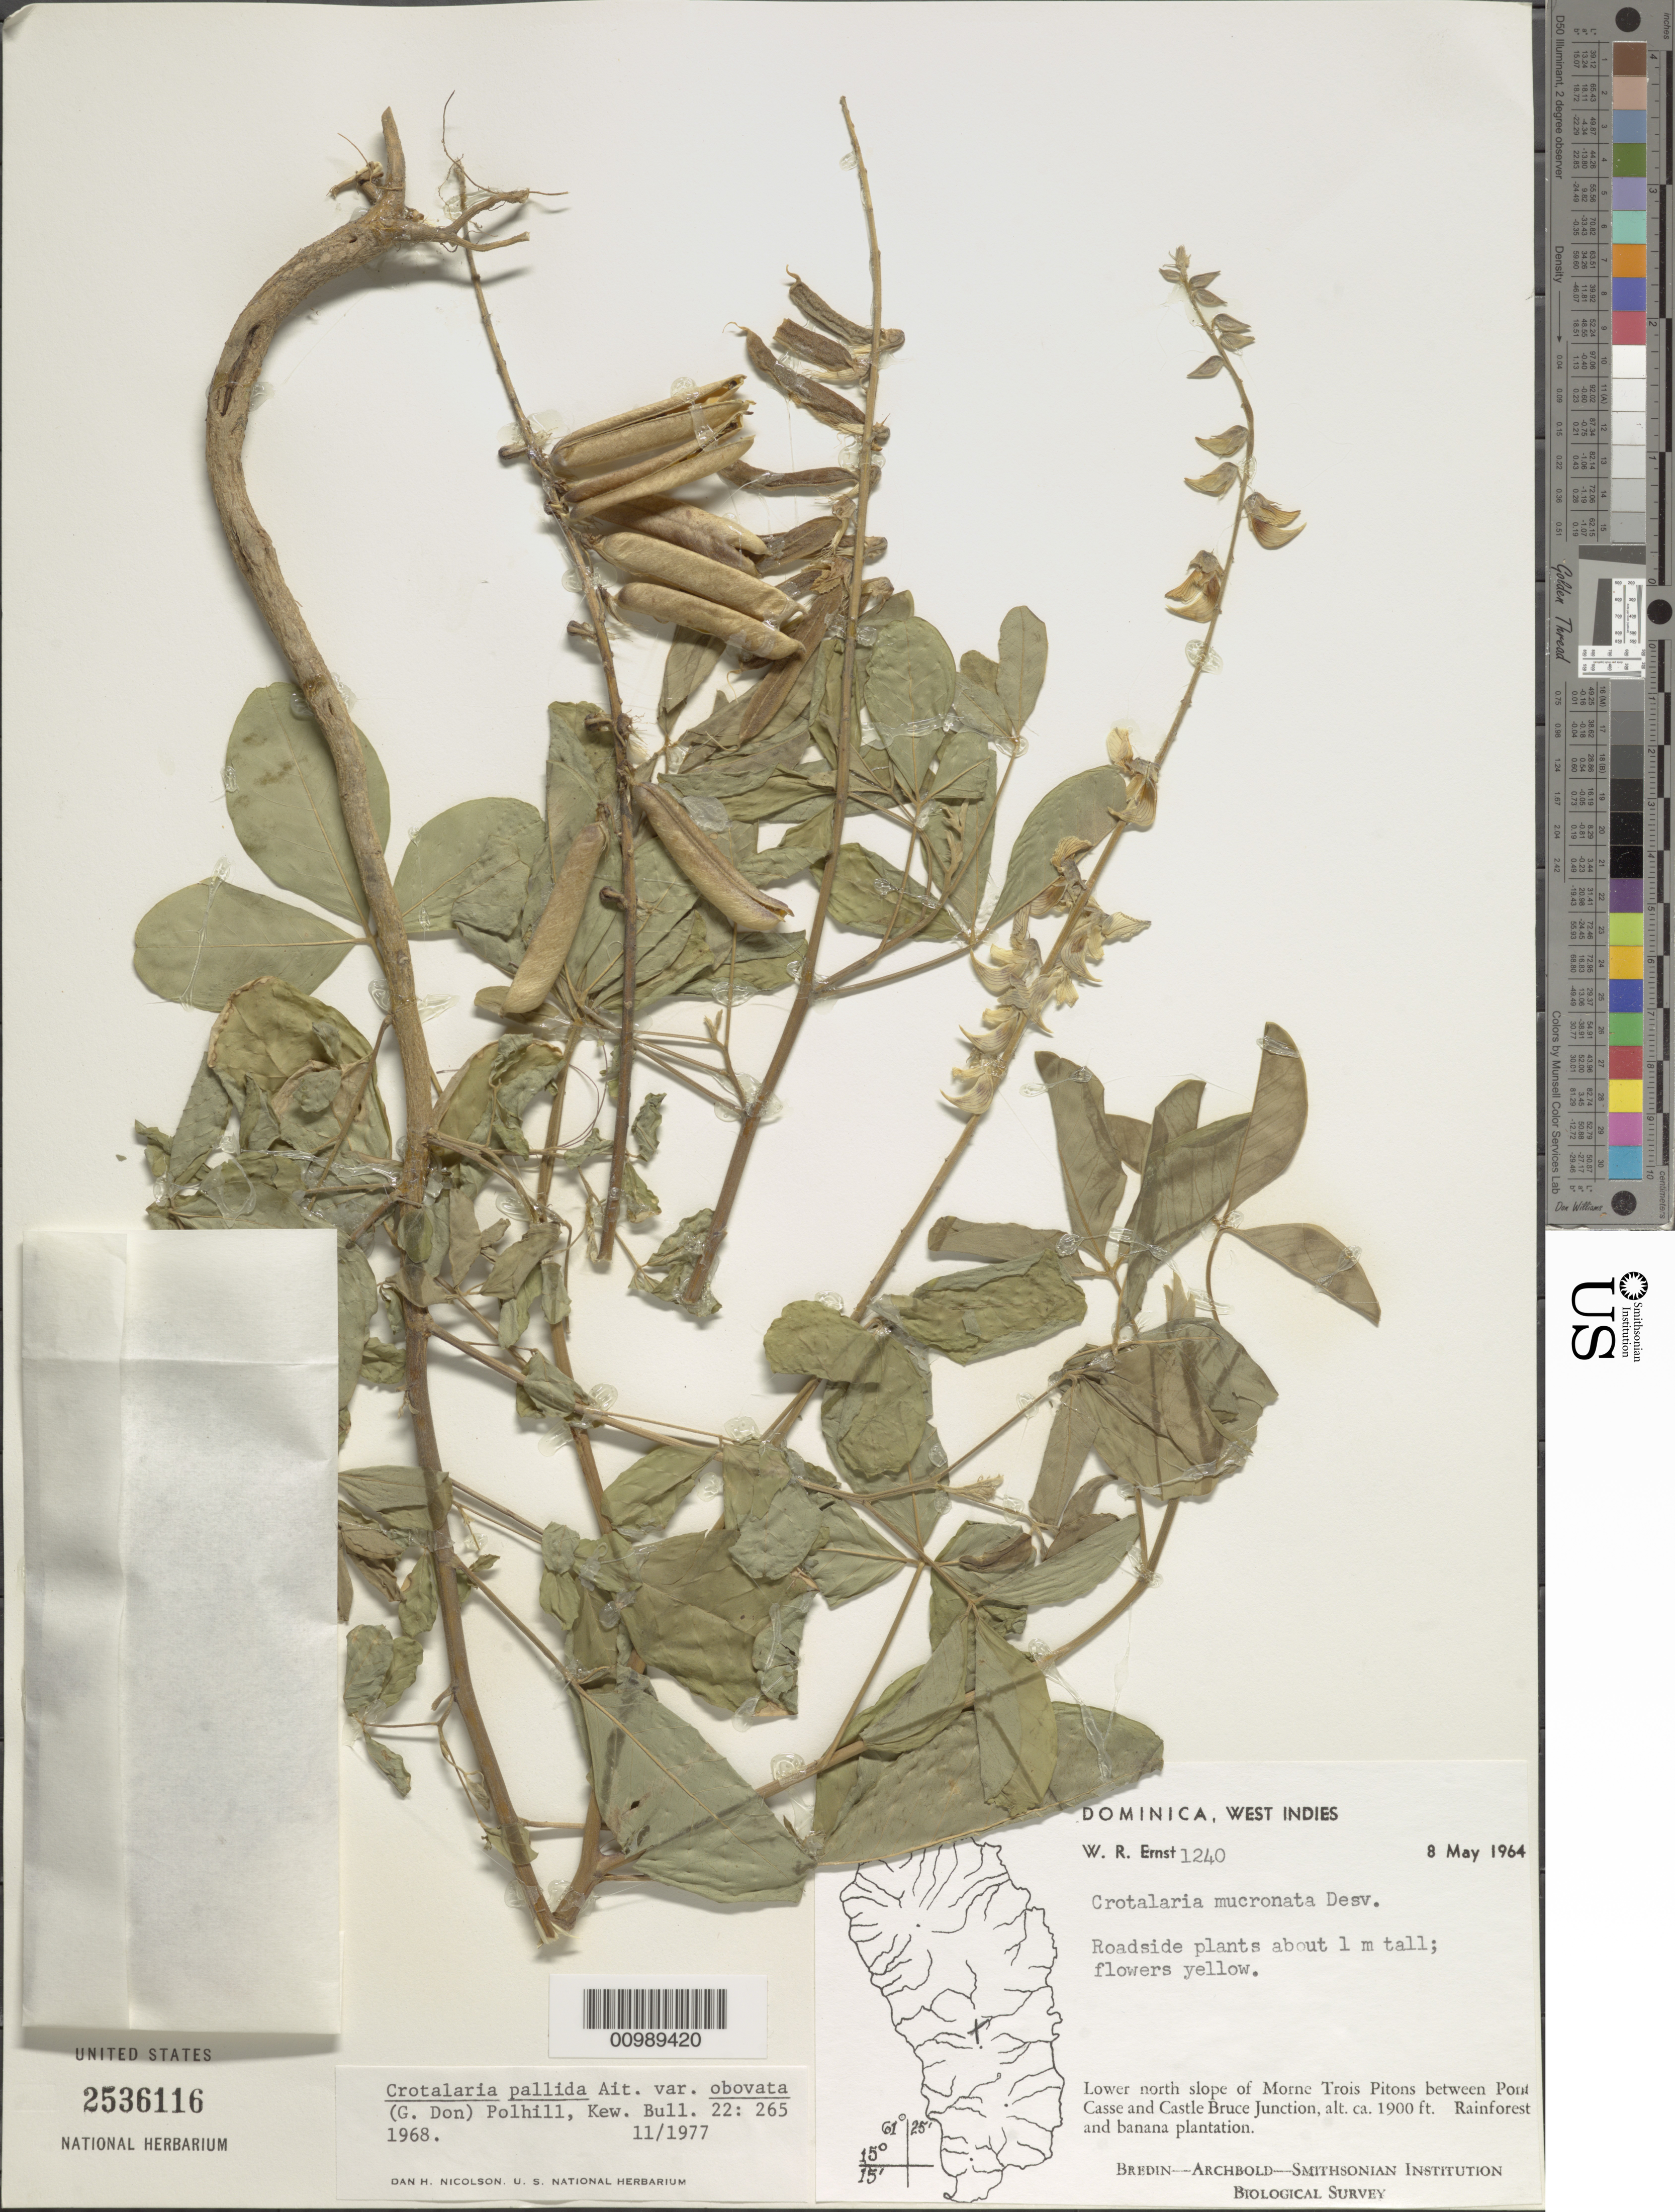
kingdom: Plantae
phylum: Tracheophyta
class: Magnoliopsida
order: Fabales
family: Fabaceae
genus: Crotalaria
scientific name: Crotalaria pallida var. obovata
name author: (G. Don) Polhill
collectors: W. R. Ernst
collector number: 1240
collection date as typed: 08 May 1964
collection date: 1964-05-08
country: Dominica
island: Dominica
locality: Lower N slope of Morne Trois Pitons between Pont Casse and Castle Bruce Junction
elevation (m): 579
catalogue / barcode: US 2536116